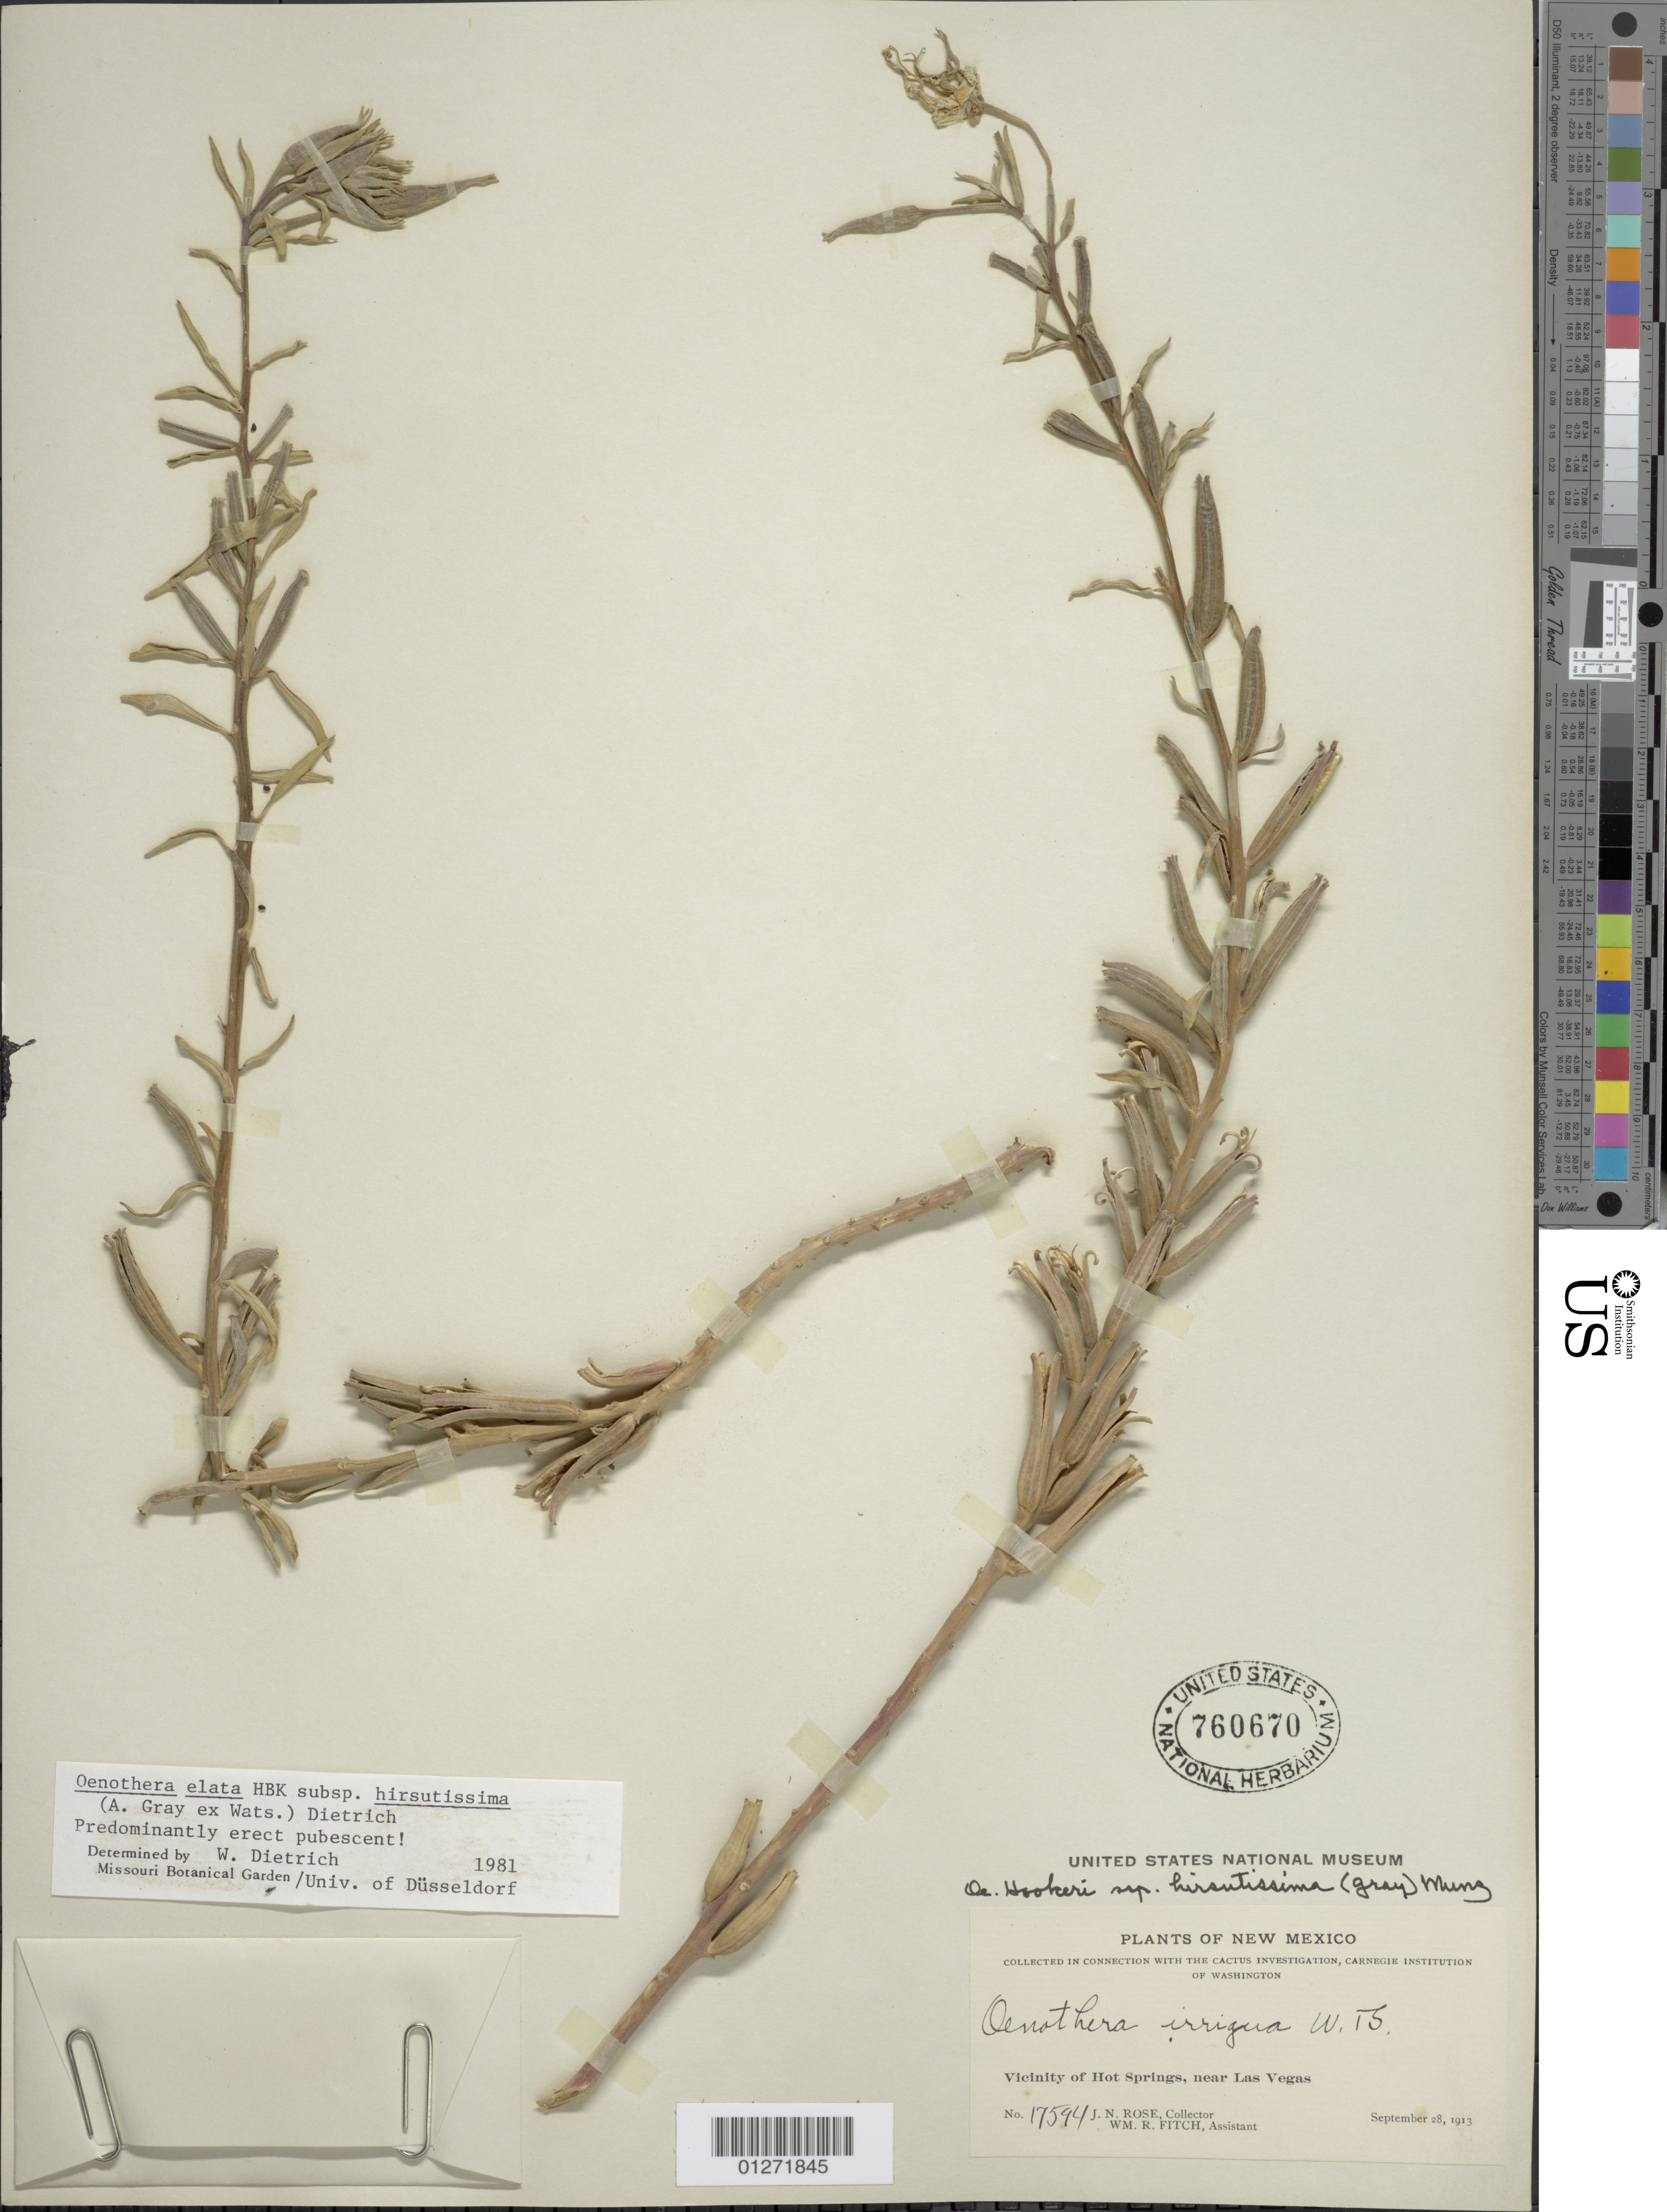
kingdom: Plantae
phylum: Tracheophyta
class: Magnoliopsida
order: Myrtales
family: Onagraceae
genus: Oenothera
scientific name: Oenothera elata subsp. hirsutissima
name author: (A. Gray ex S. Watson) W. Dietr.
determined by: Dietrich, W.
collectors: J. N. Rose & W. R. Fitch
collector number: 17544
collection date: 1913-09-28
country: United States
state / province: New Mexico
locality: Vicinity of Hot Springs, near Las Vegas.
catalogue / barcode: US 760670